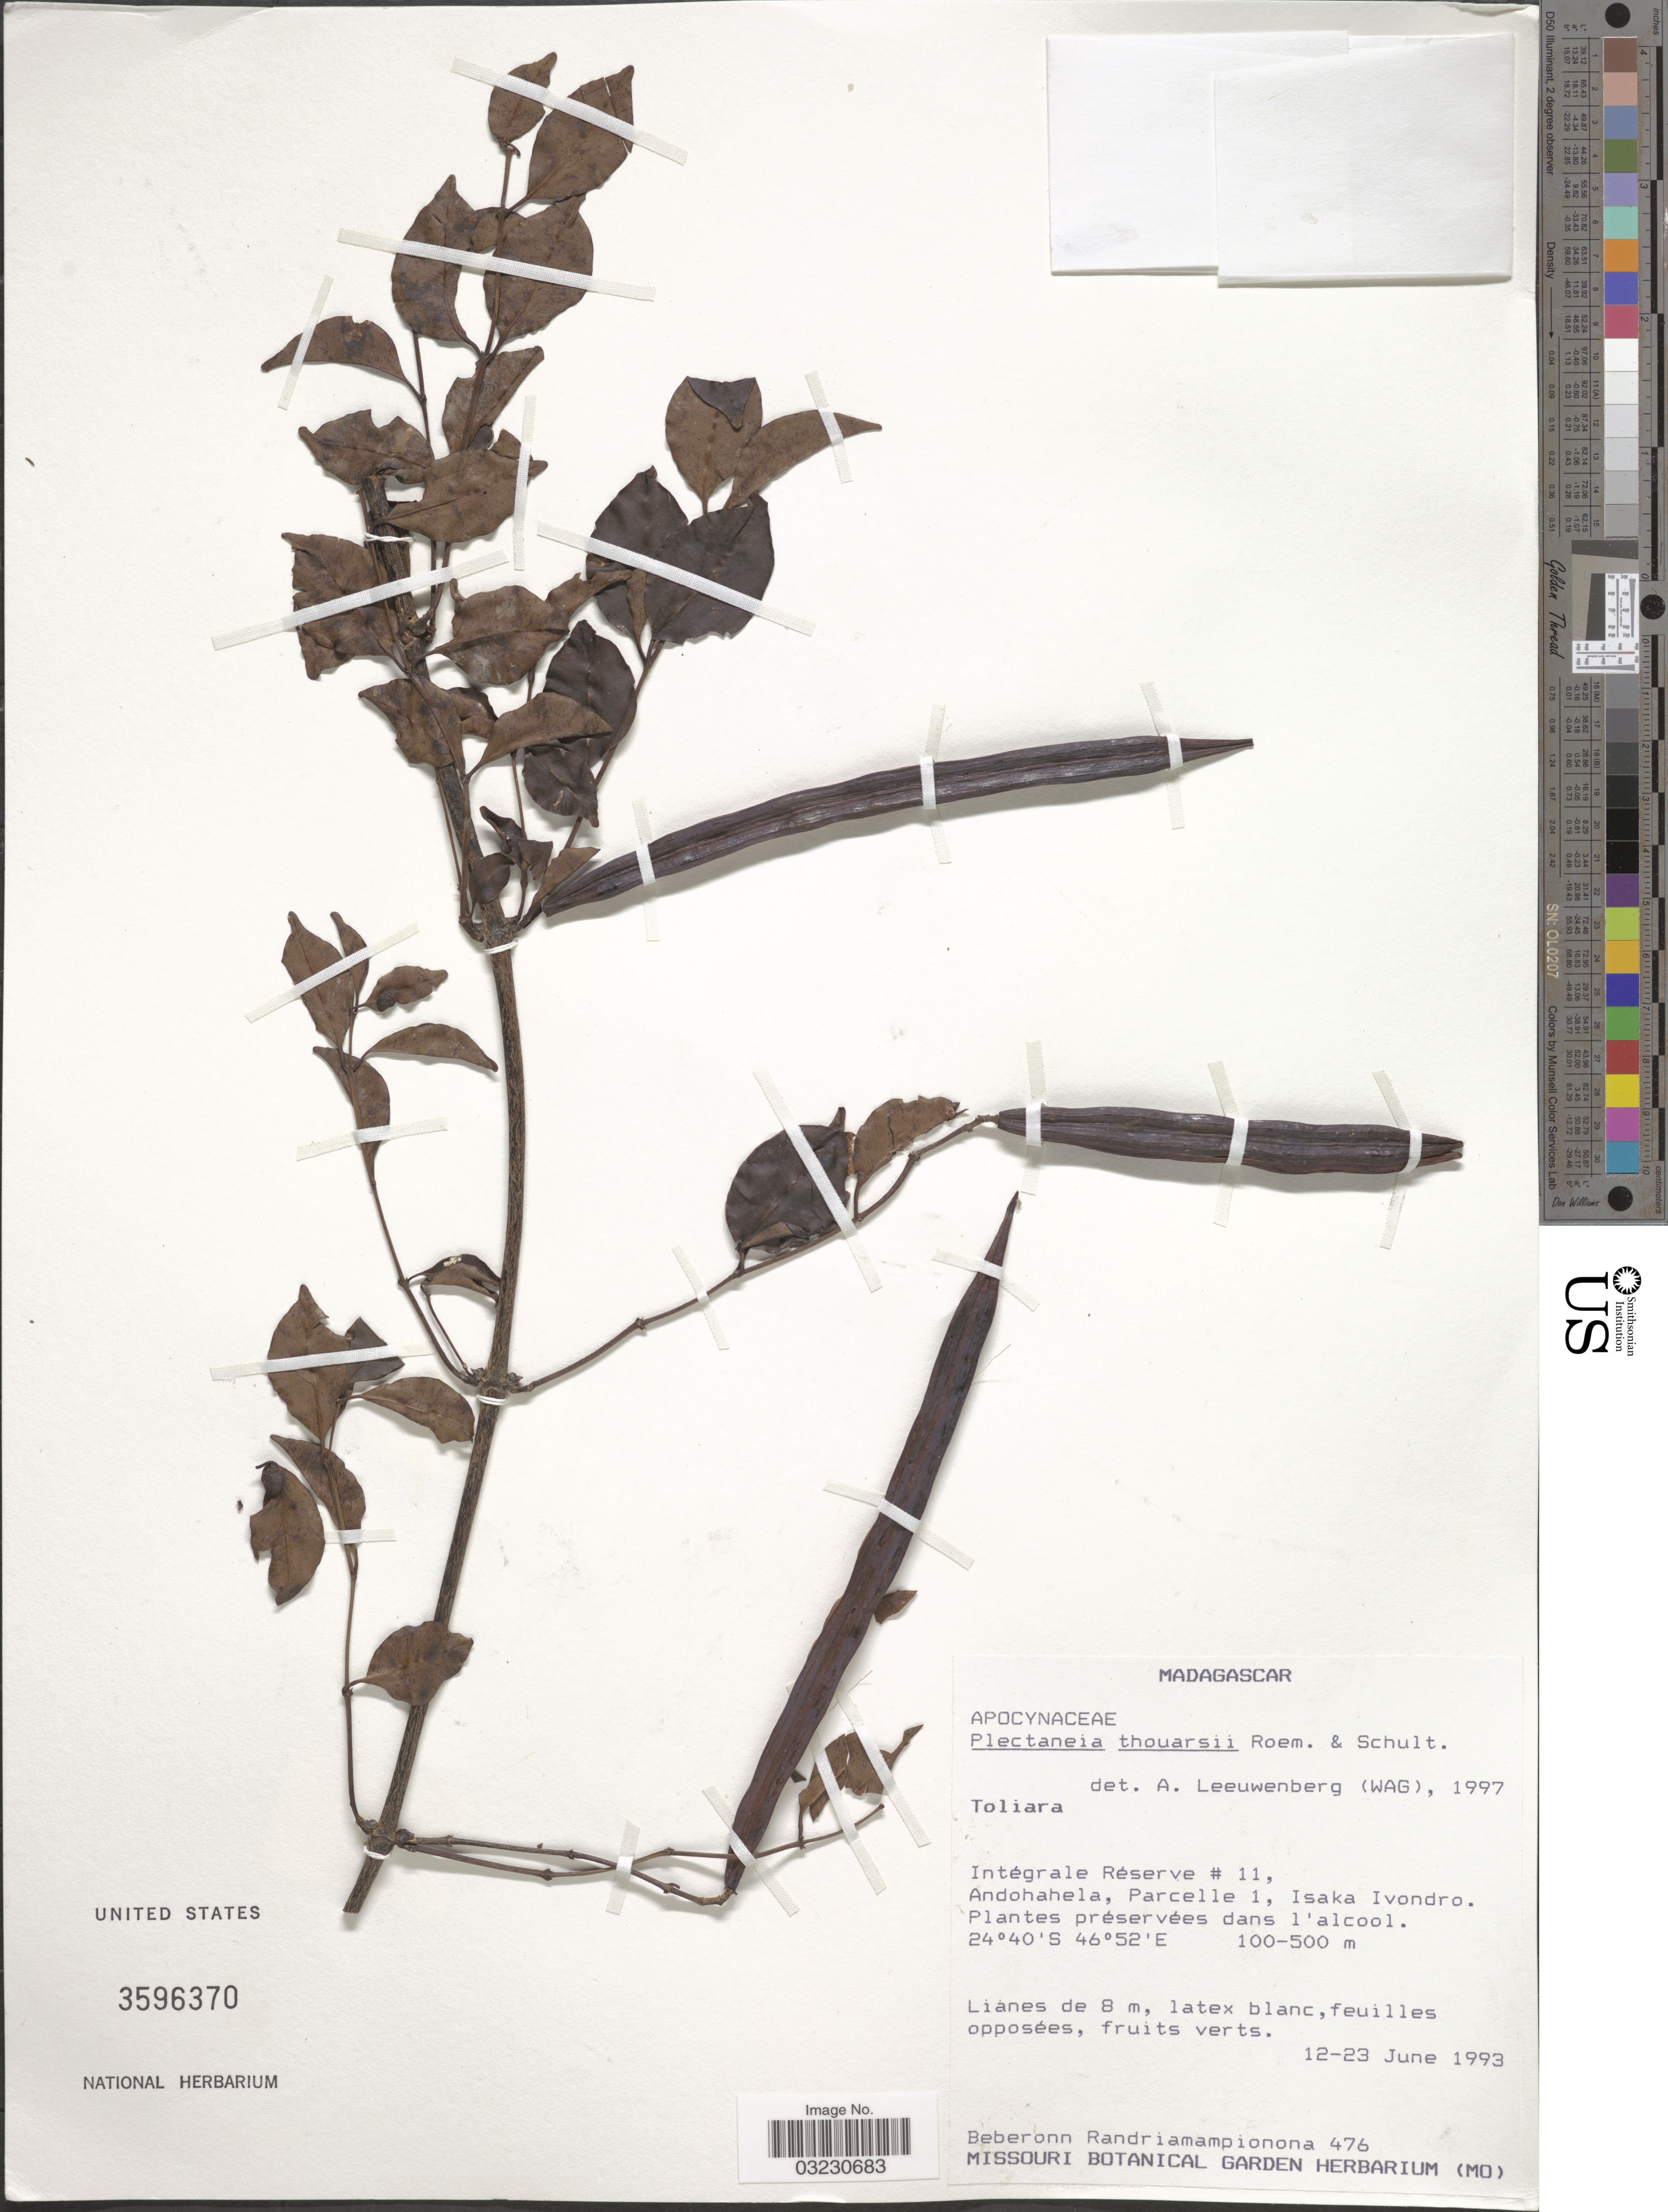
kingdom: Plantae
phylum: Tracheophyta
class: Magnoliopsida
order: Gentianales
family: Apocynaceae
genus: Plectaneia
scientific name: Plectaneia thouarsii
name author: Roem. & Schult.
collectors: B. Randriamampionona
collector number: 476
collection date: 1993-06-12/1993-06-23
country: Madagascar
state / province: Anosy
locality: Intégrale Réserve #11, Andohahela, Parcelle 1, Isaka Ivondro.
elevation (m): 100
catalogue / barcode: US 3596370